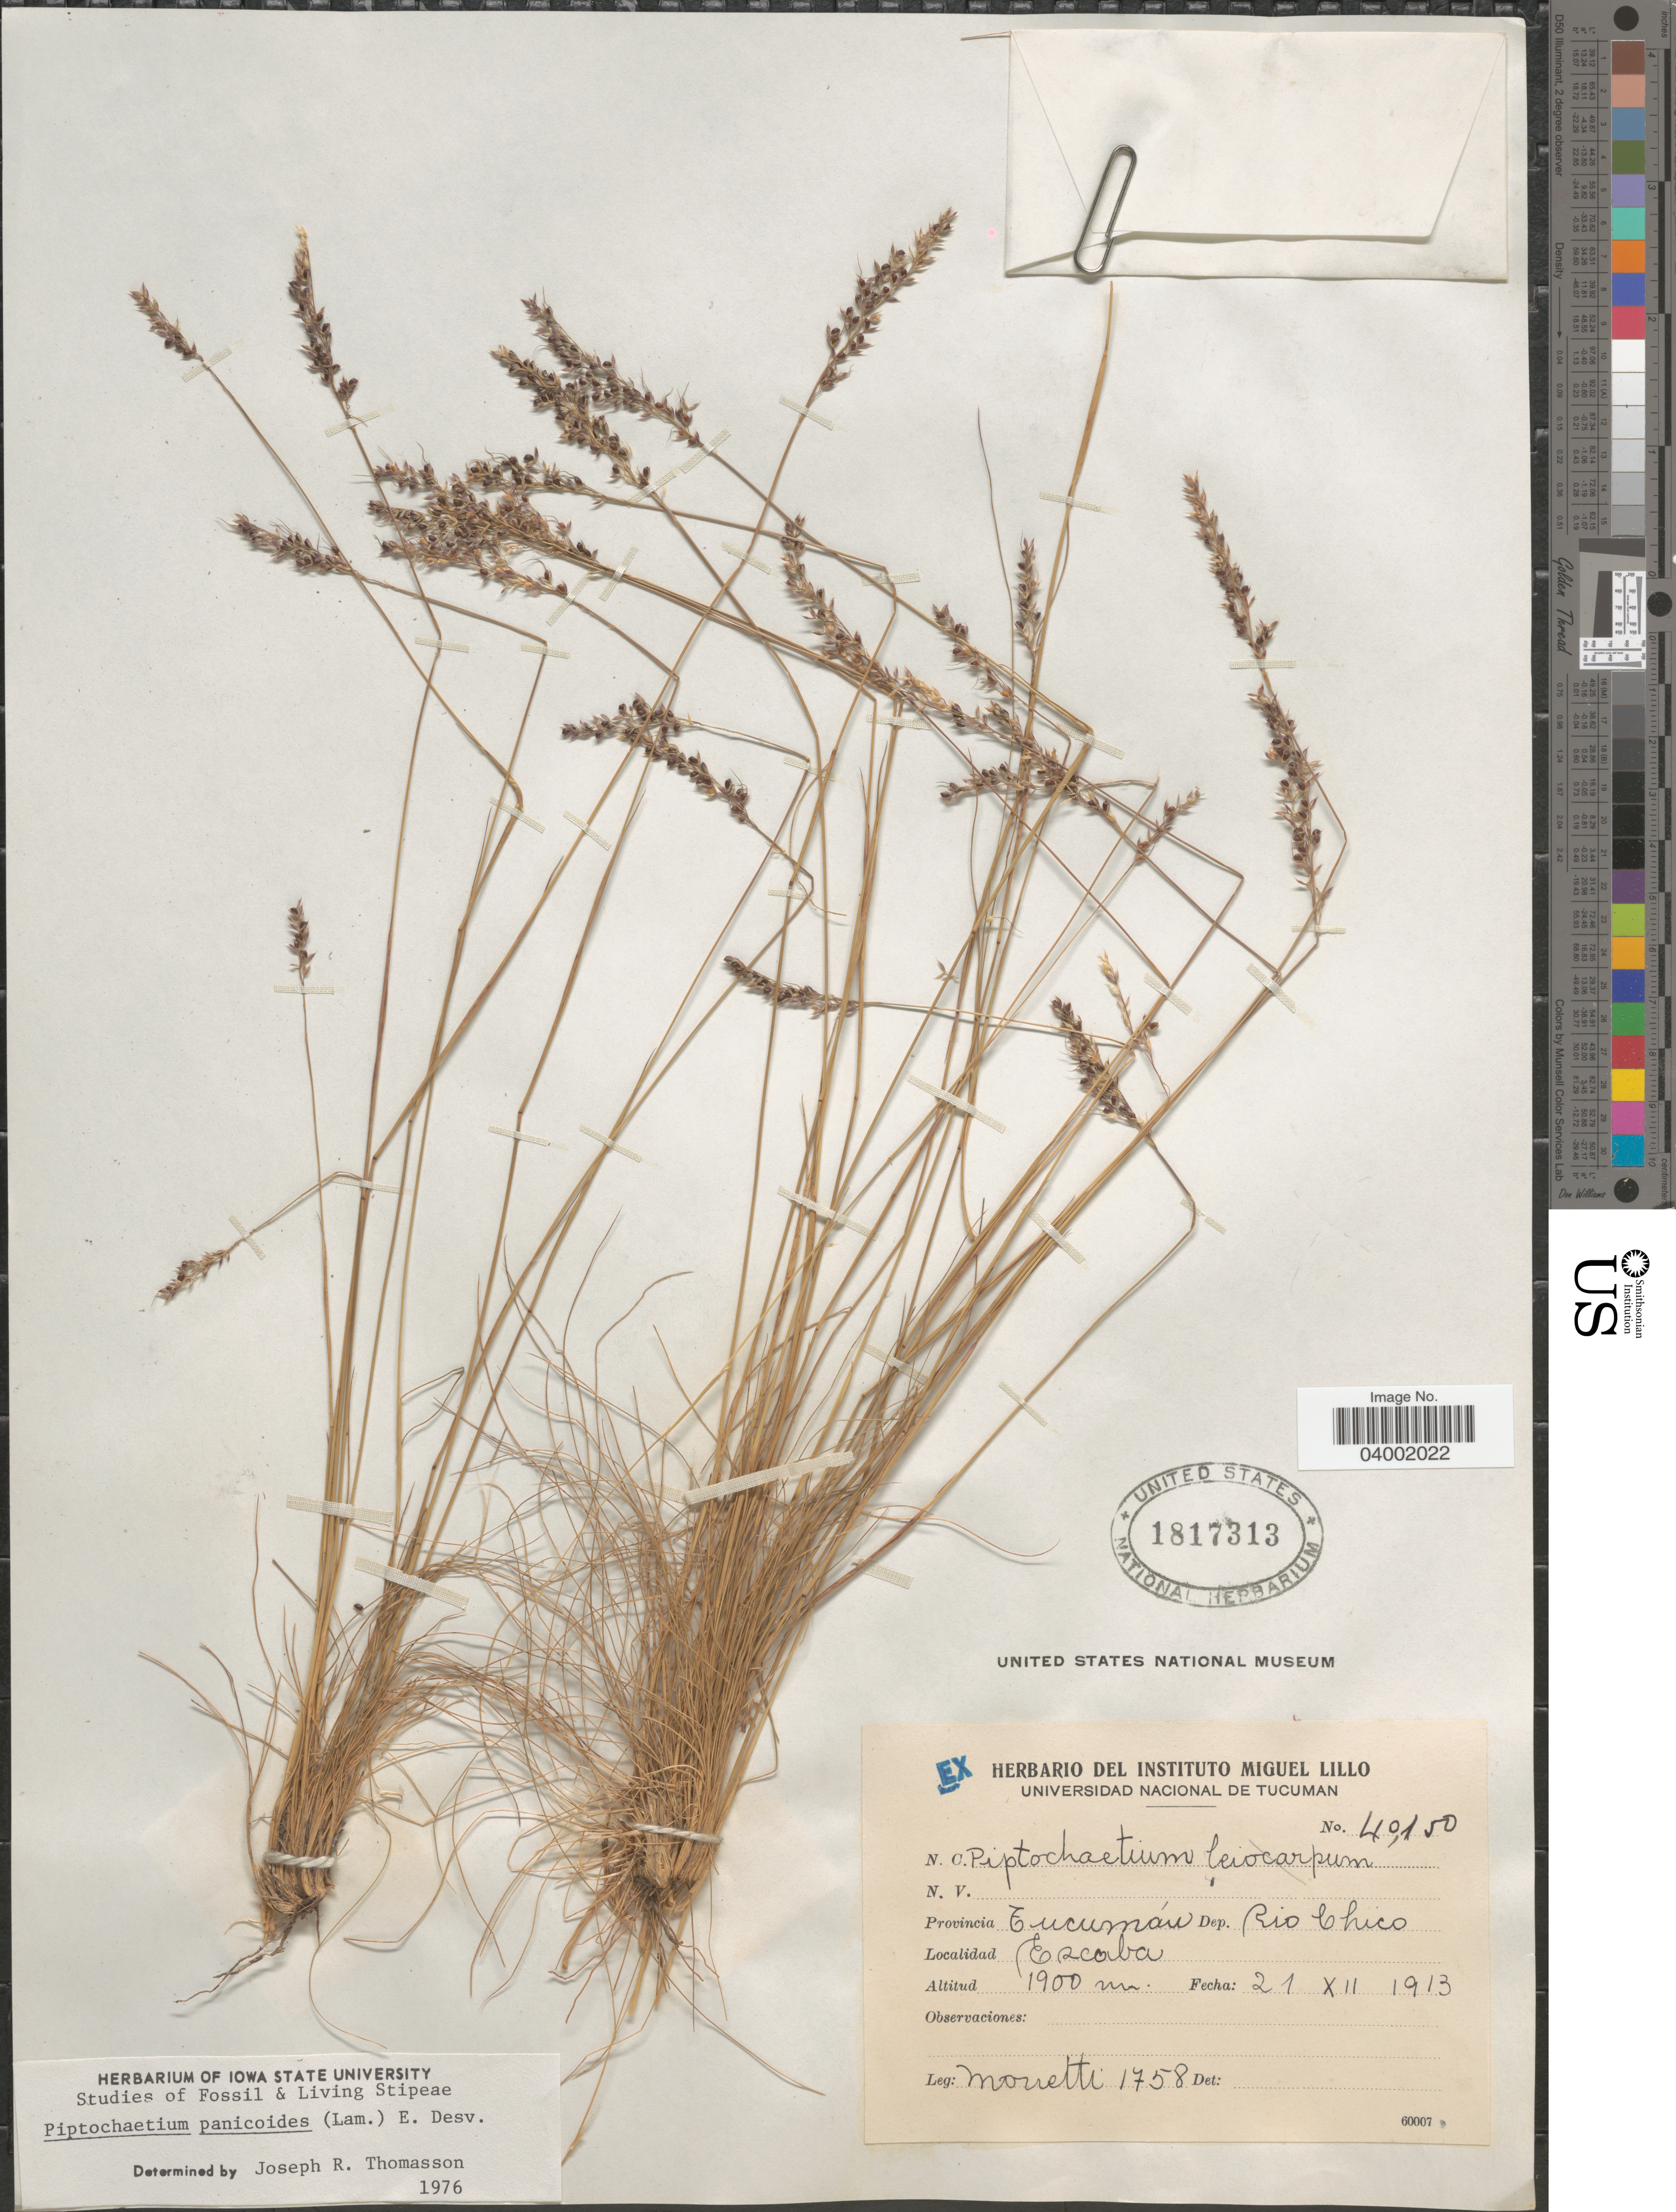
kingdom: Plantae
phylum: Tracheophyta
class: Liliopsida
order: Poales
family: Poaceae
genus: Piptochaetium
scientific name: Piptochaetium panicoides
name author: (Lam.) É. Desv.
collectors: Monetti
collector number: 1758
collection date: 1913-12-21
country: Argentina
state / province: Tucuman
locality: Dep. Rio Chico. Ezcoba.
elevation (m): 1900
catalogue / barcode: US 1817313